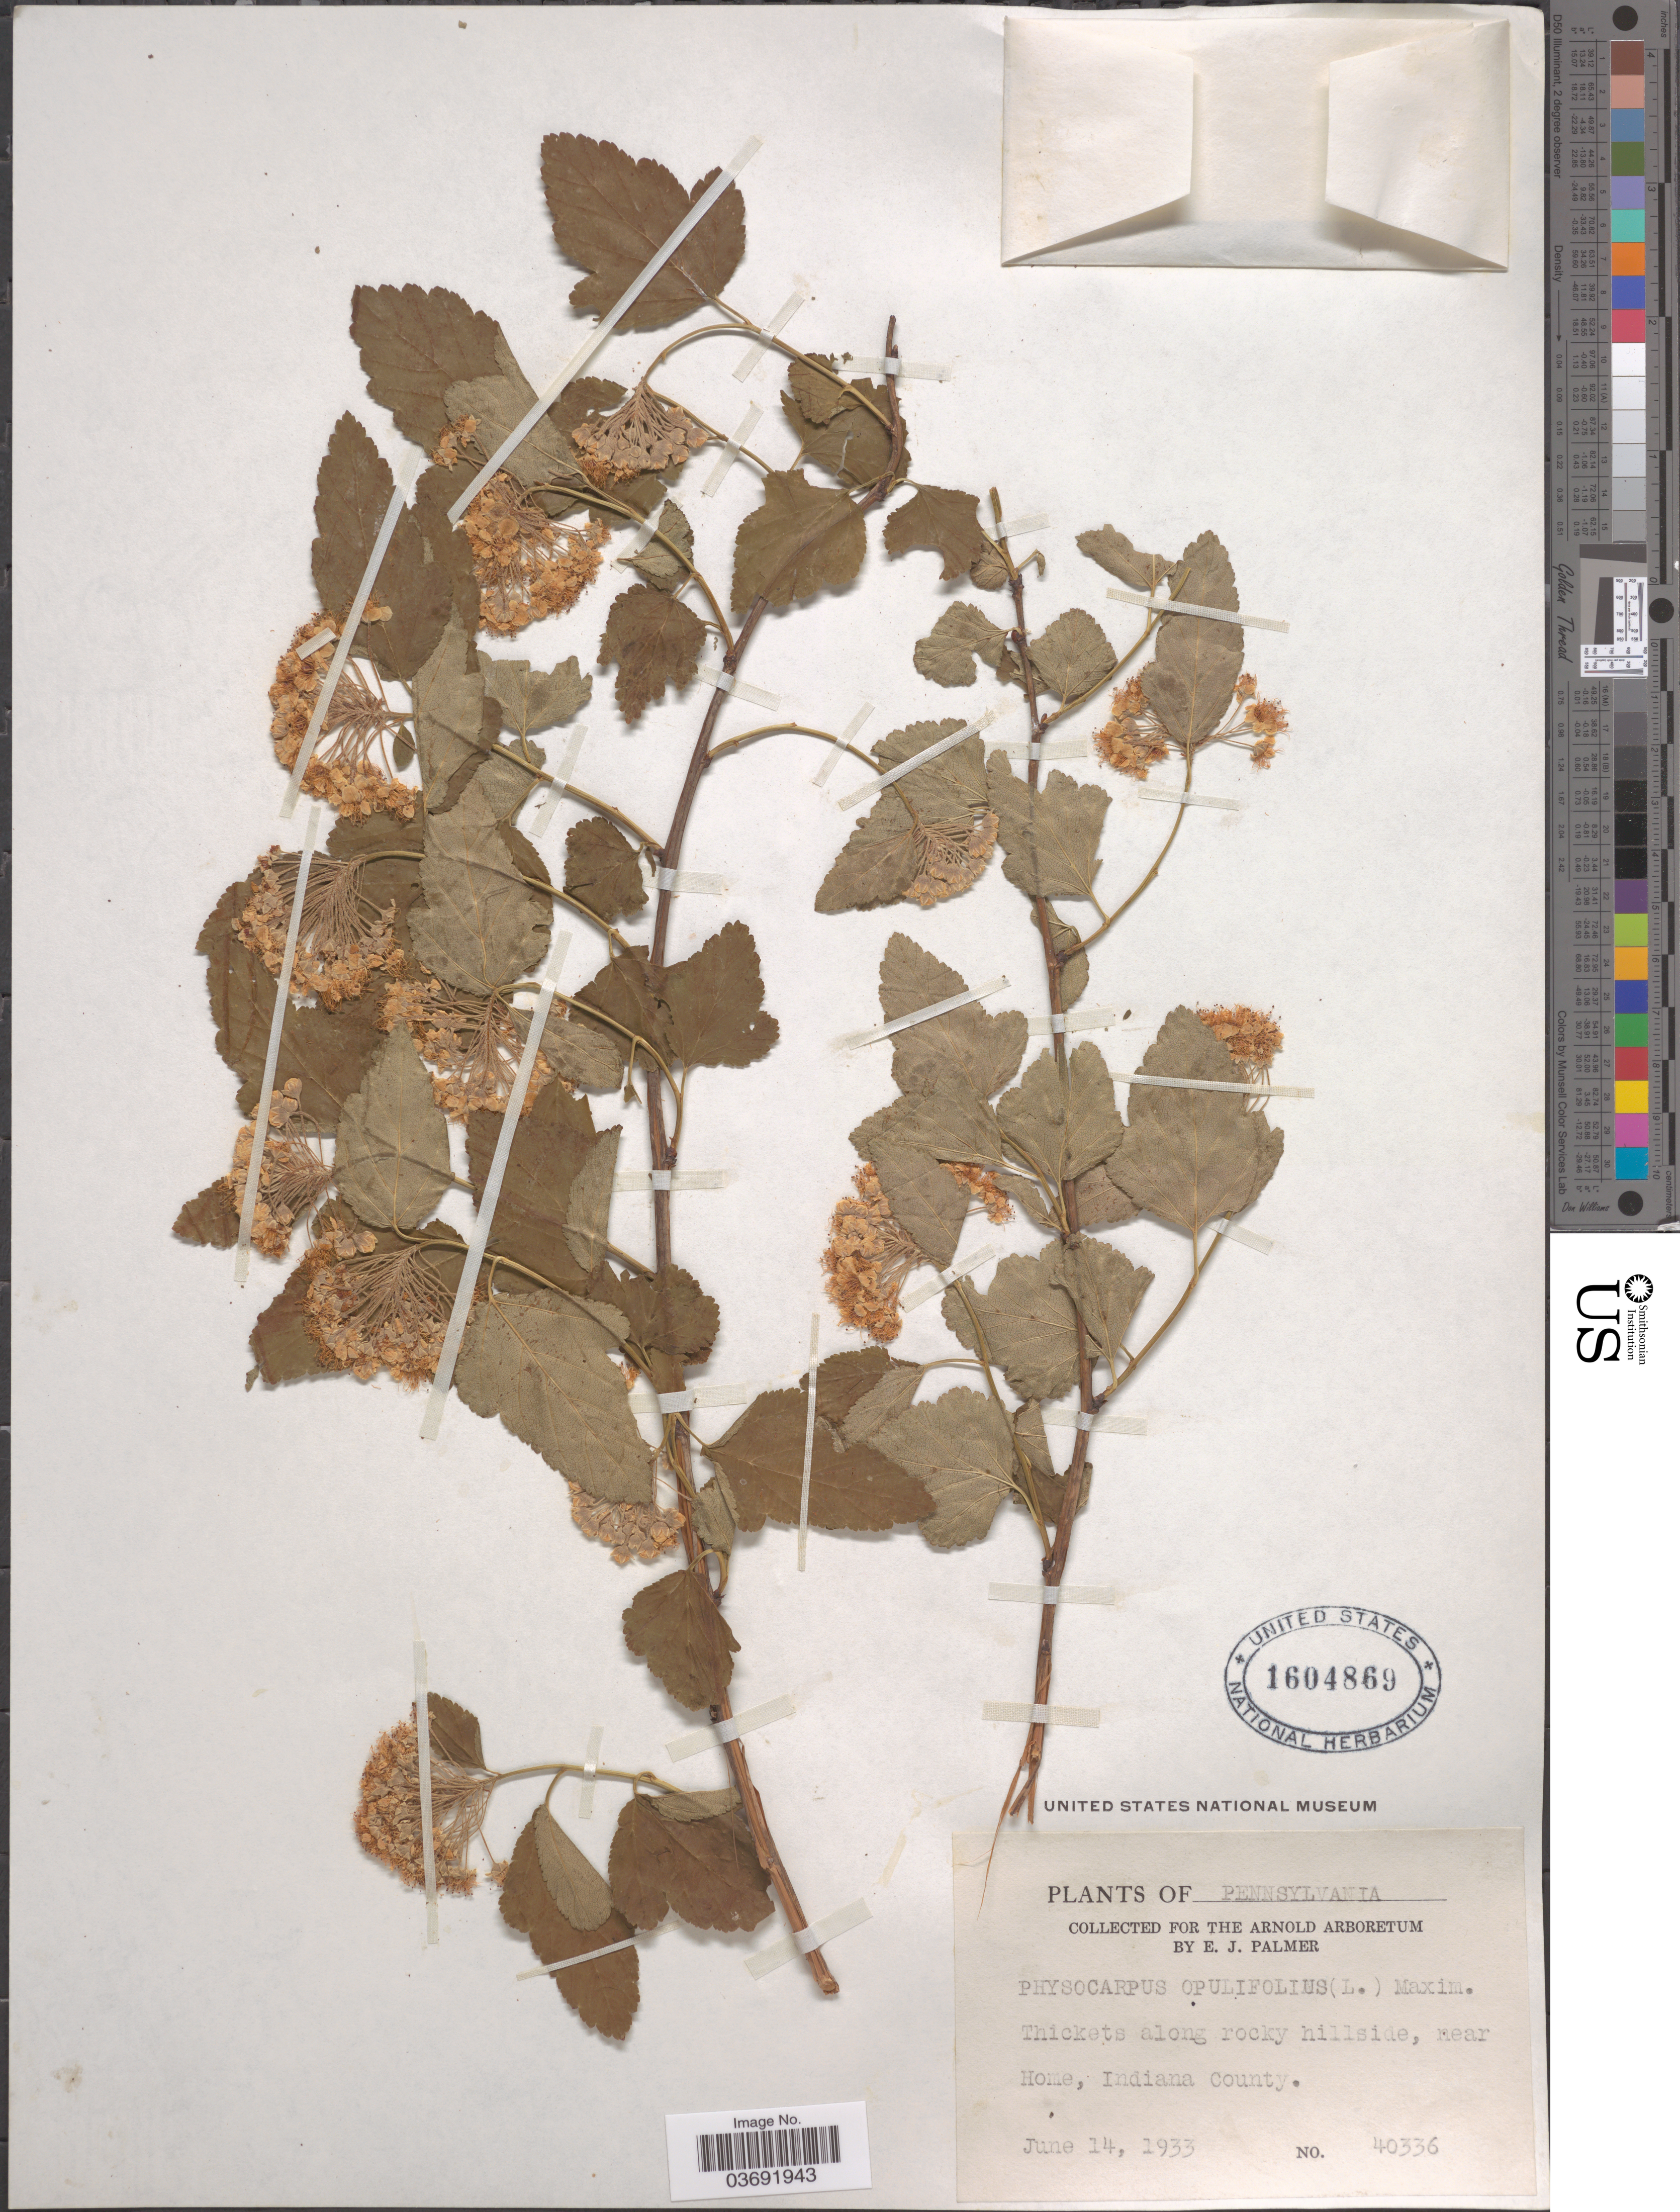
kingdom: Plantae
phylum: Tracheophyta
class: Magnoliopsida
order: Rosales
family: Rosaceae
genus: Physocarpus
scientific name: Physocarpus opulifolius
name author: (L.) Maxim.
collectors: E. J. Palmer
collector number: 40336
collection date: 1933-06-14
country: United States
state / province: Pennsylvania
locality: Thickets along rocky hillside, near Home, Indiana County.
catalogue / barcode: US 1604869